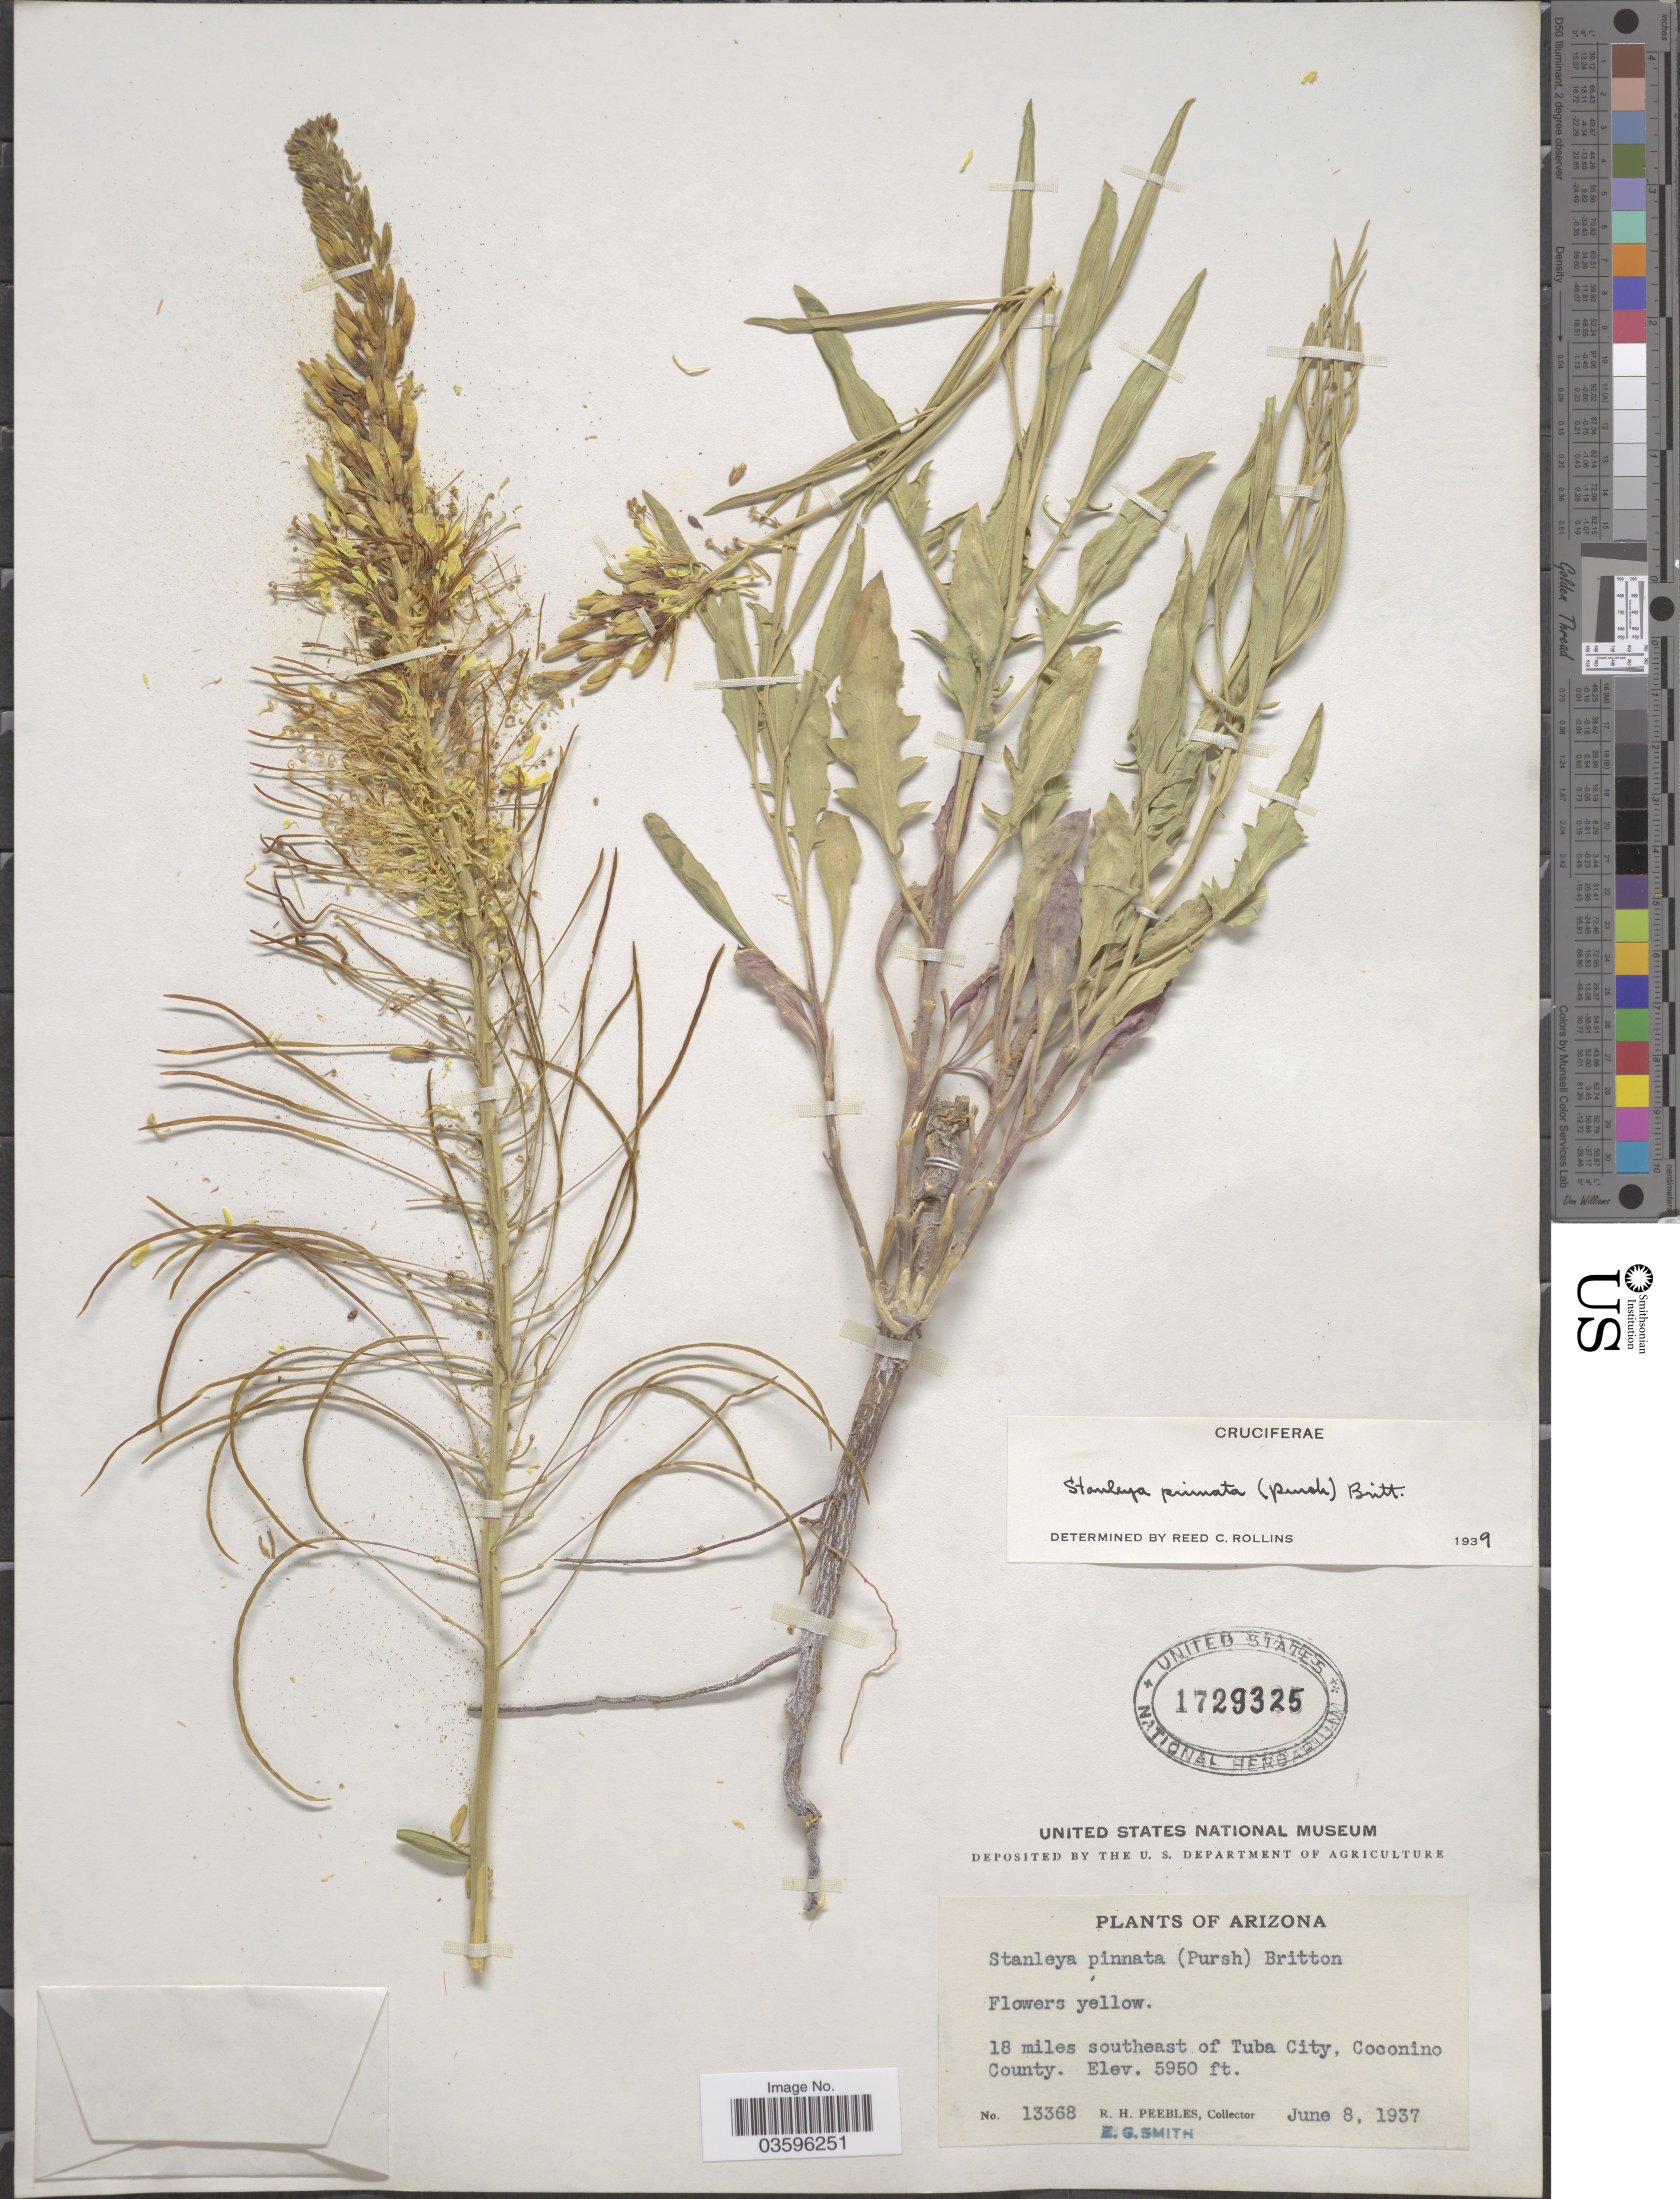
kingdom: Plantae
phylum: Tracheophyta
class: Magnoliopsida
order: Brassicales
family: Brassicaceae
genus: Stanleya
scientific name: Stanleya pinnata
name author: (Pursh) Britton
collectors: R. H. Peebles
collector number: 13368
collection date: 1937-06-08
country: United States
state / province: Arizona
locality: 18 miles southeast of Tuba City, Coconino County.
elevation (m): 1814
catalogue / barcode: US 1729325